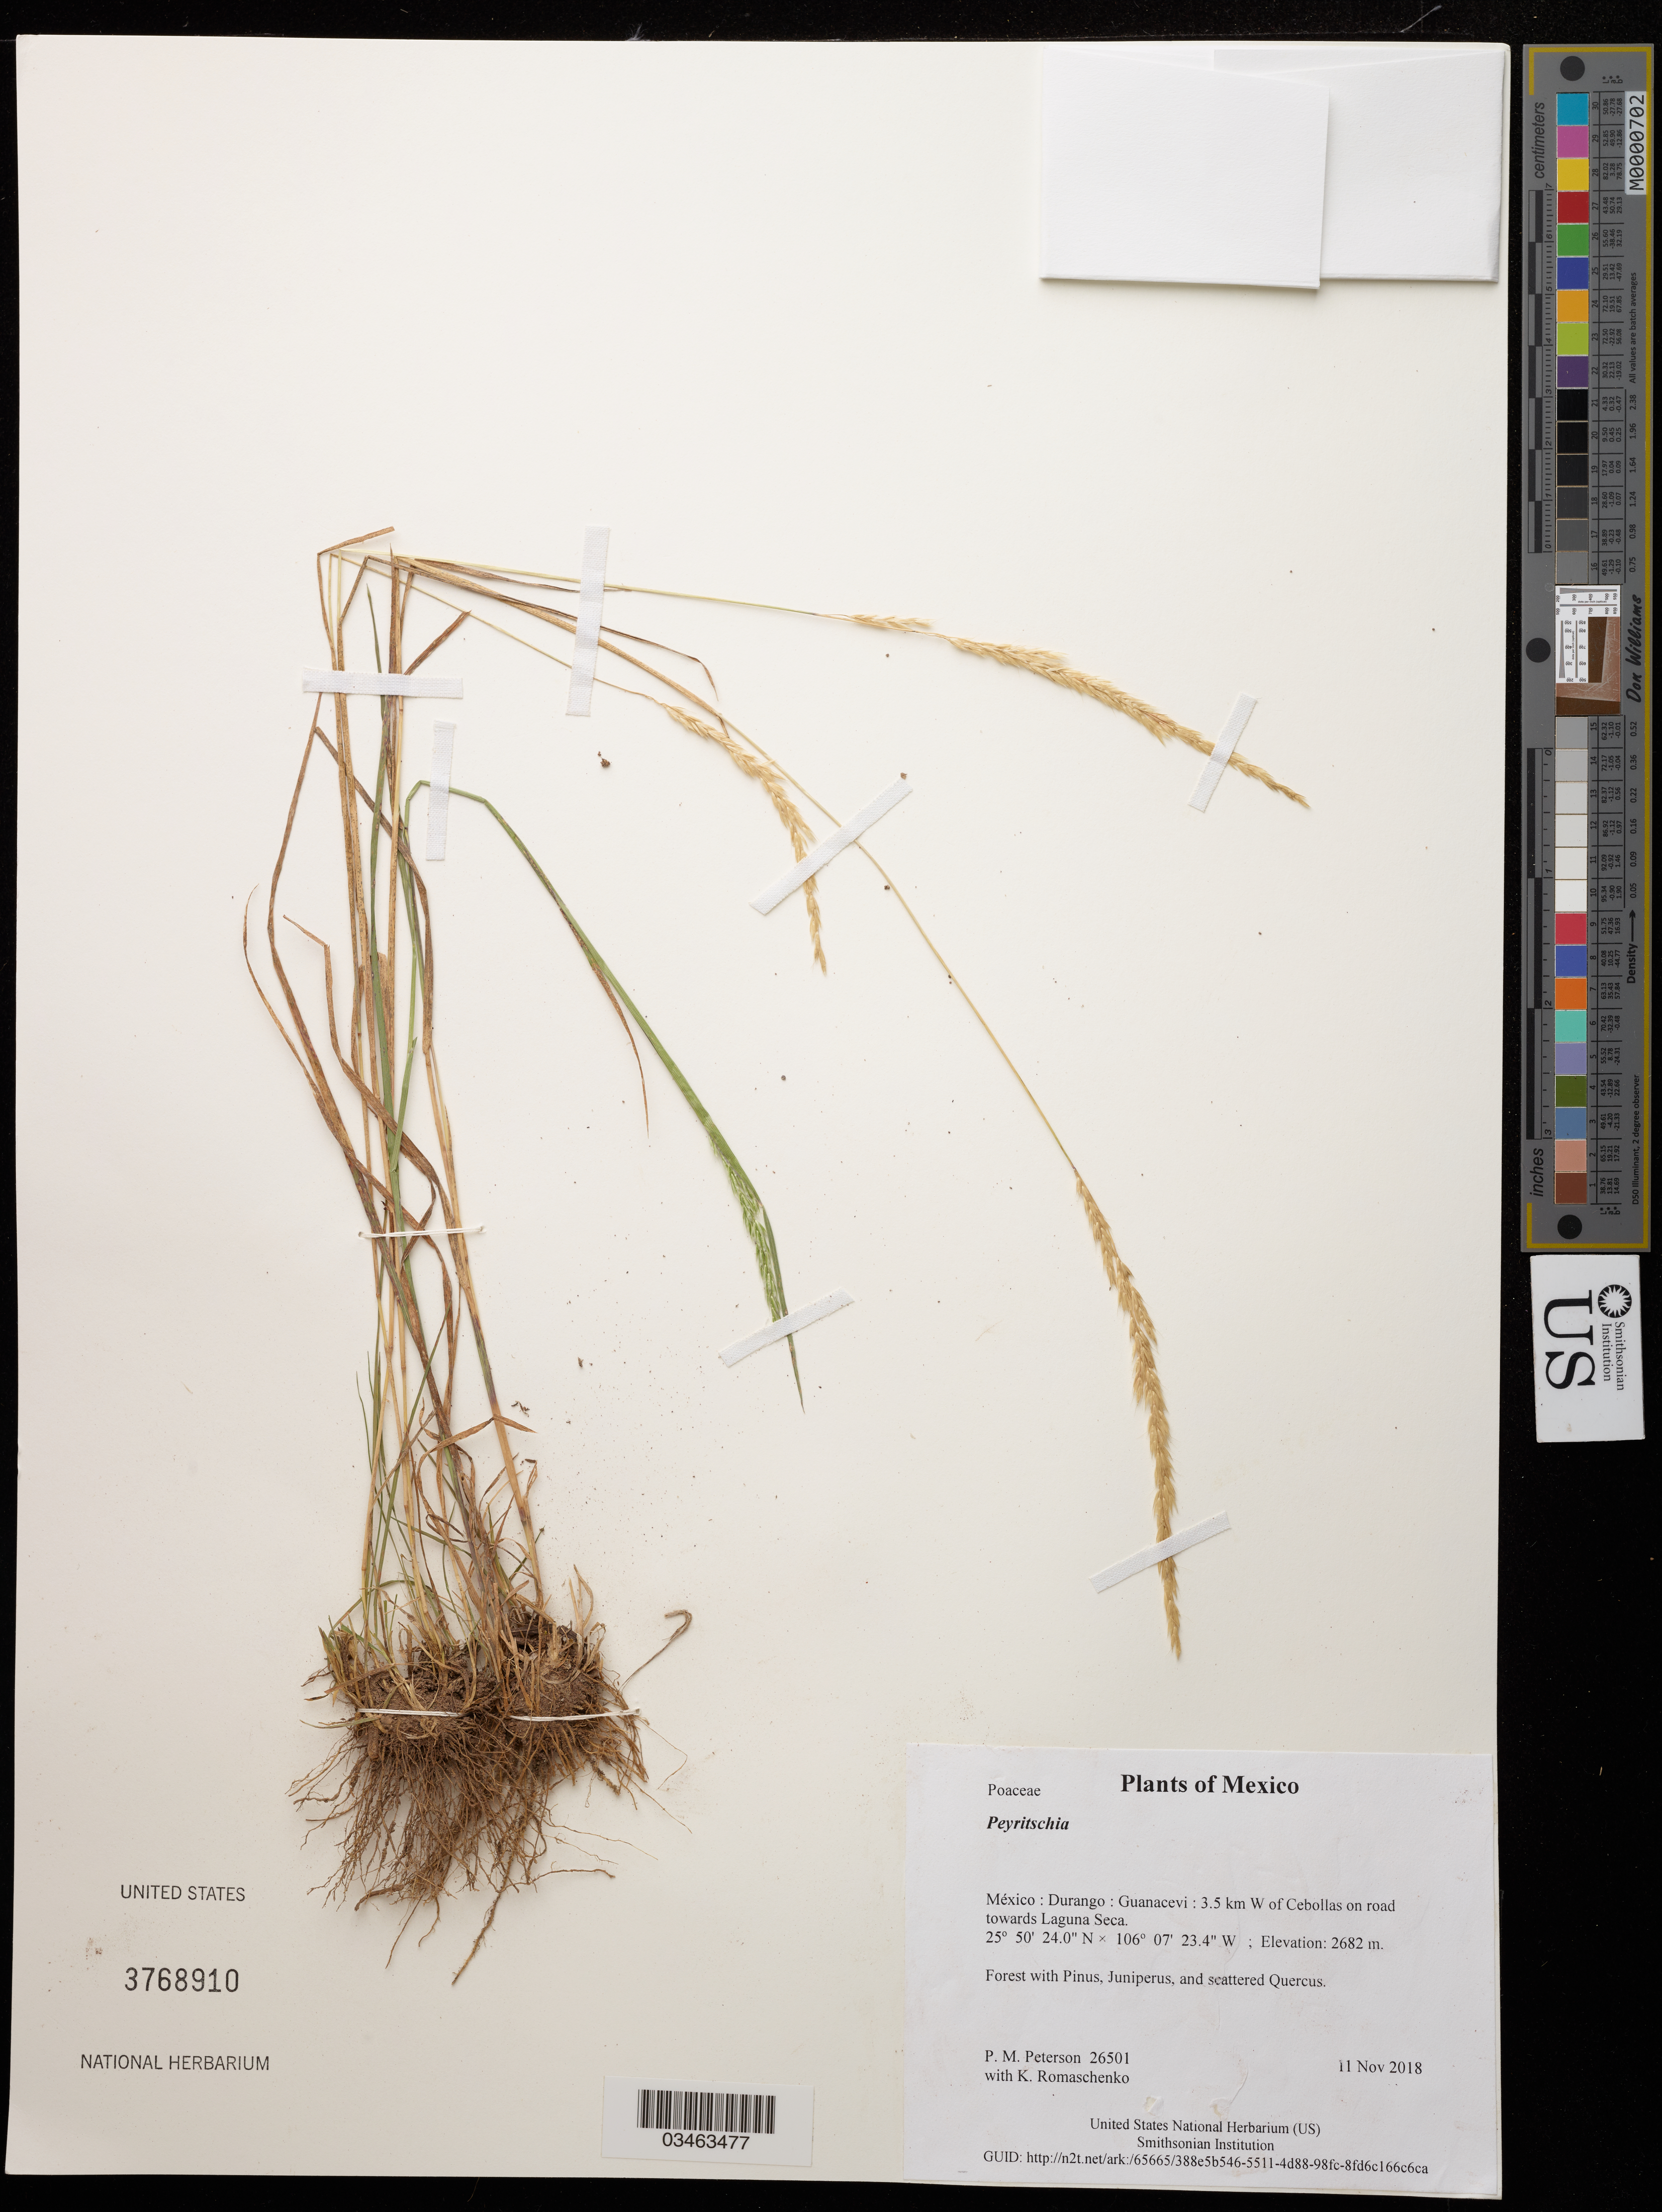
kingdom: Plantae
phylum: Tracheophyta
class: Liliopsida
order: Poales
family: Poaceae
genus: Peyritschia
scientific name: Peyritschia sp.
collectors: P. M. Peterson & K. Romaschenko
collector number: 26501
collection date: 2018-11-11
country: México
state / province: Durango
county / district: Guanacevi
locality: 3.5 km W of Cebollas on road towards Laguna Seca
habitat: Forest with Pinus, Juniperus, and scattered Quercus.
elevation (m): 2682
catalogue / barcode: US 3768910